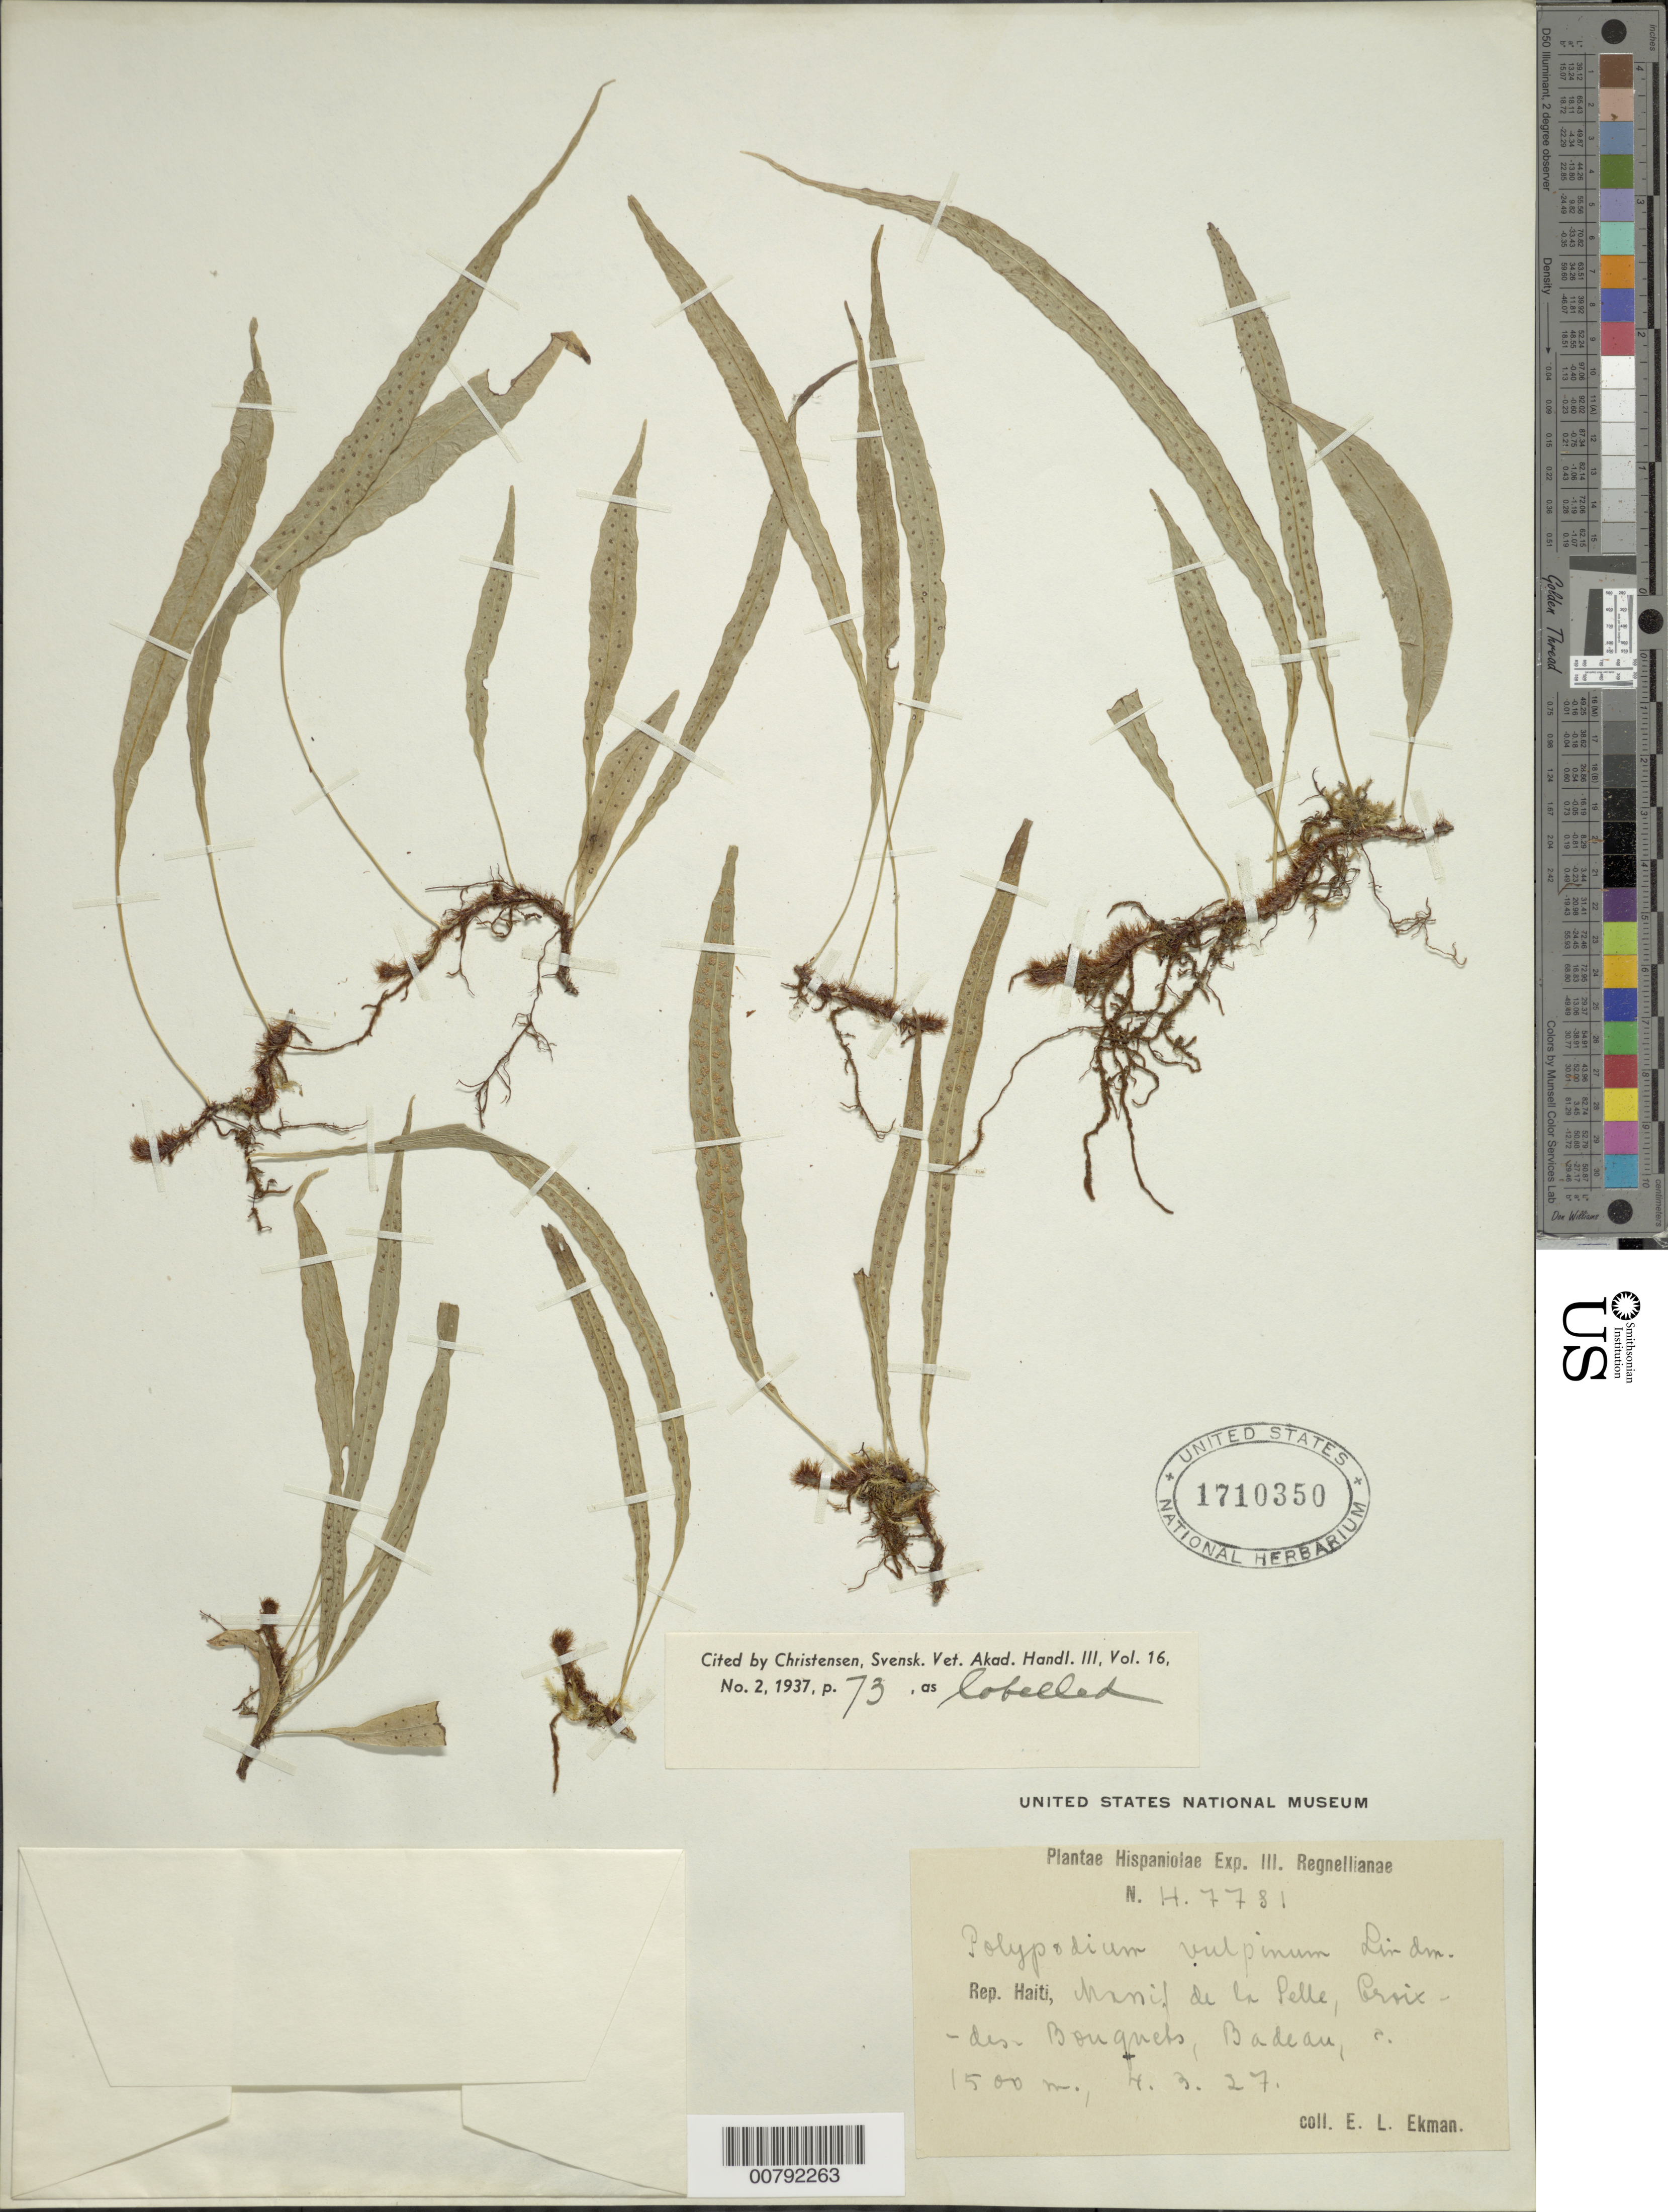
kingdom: Plantae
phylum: Tracheophyta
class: Polypodiopsida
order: Polypodiales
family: Polypodiaceae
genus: Campyloneurum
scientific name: Campyloneurum vulpinum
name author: (Lindm.) Ching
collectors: E. L. Ekman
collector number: H 7781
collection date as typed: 04 Mar 1927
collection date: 1927-03-04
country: Haiti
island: Hispaniola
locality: Massif de la Selle, Croix-des-Bouquets, Badeaú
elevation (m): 1500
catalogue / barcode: US 1710350